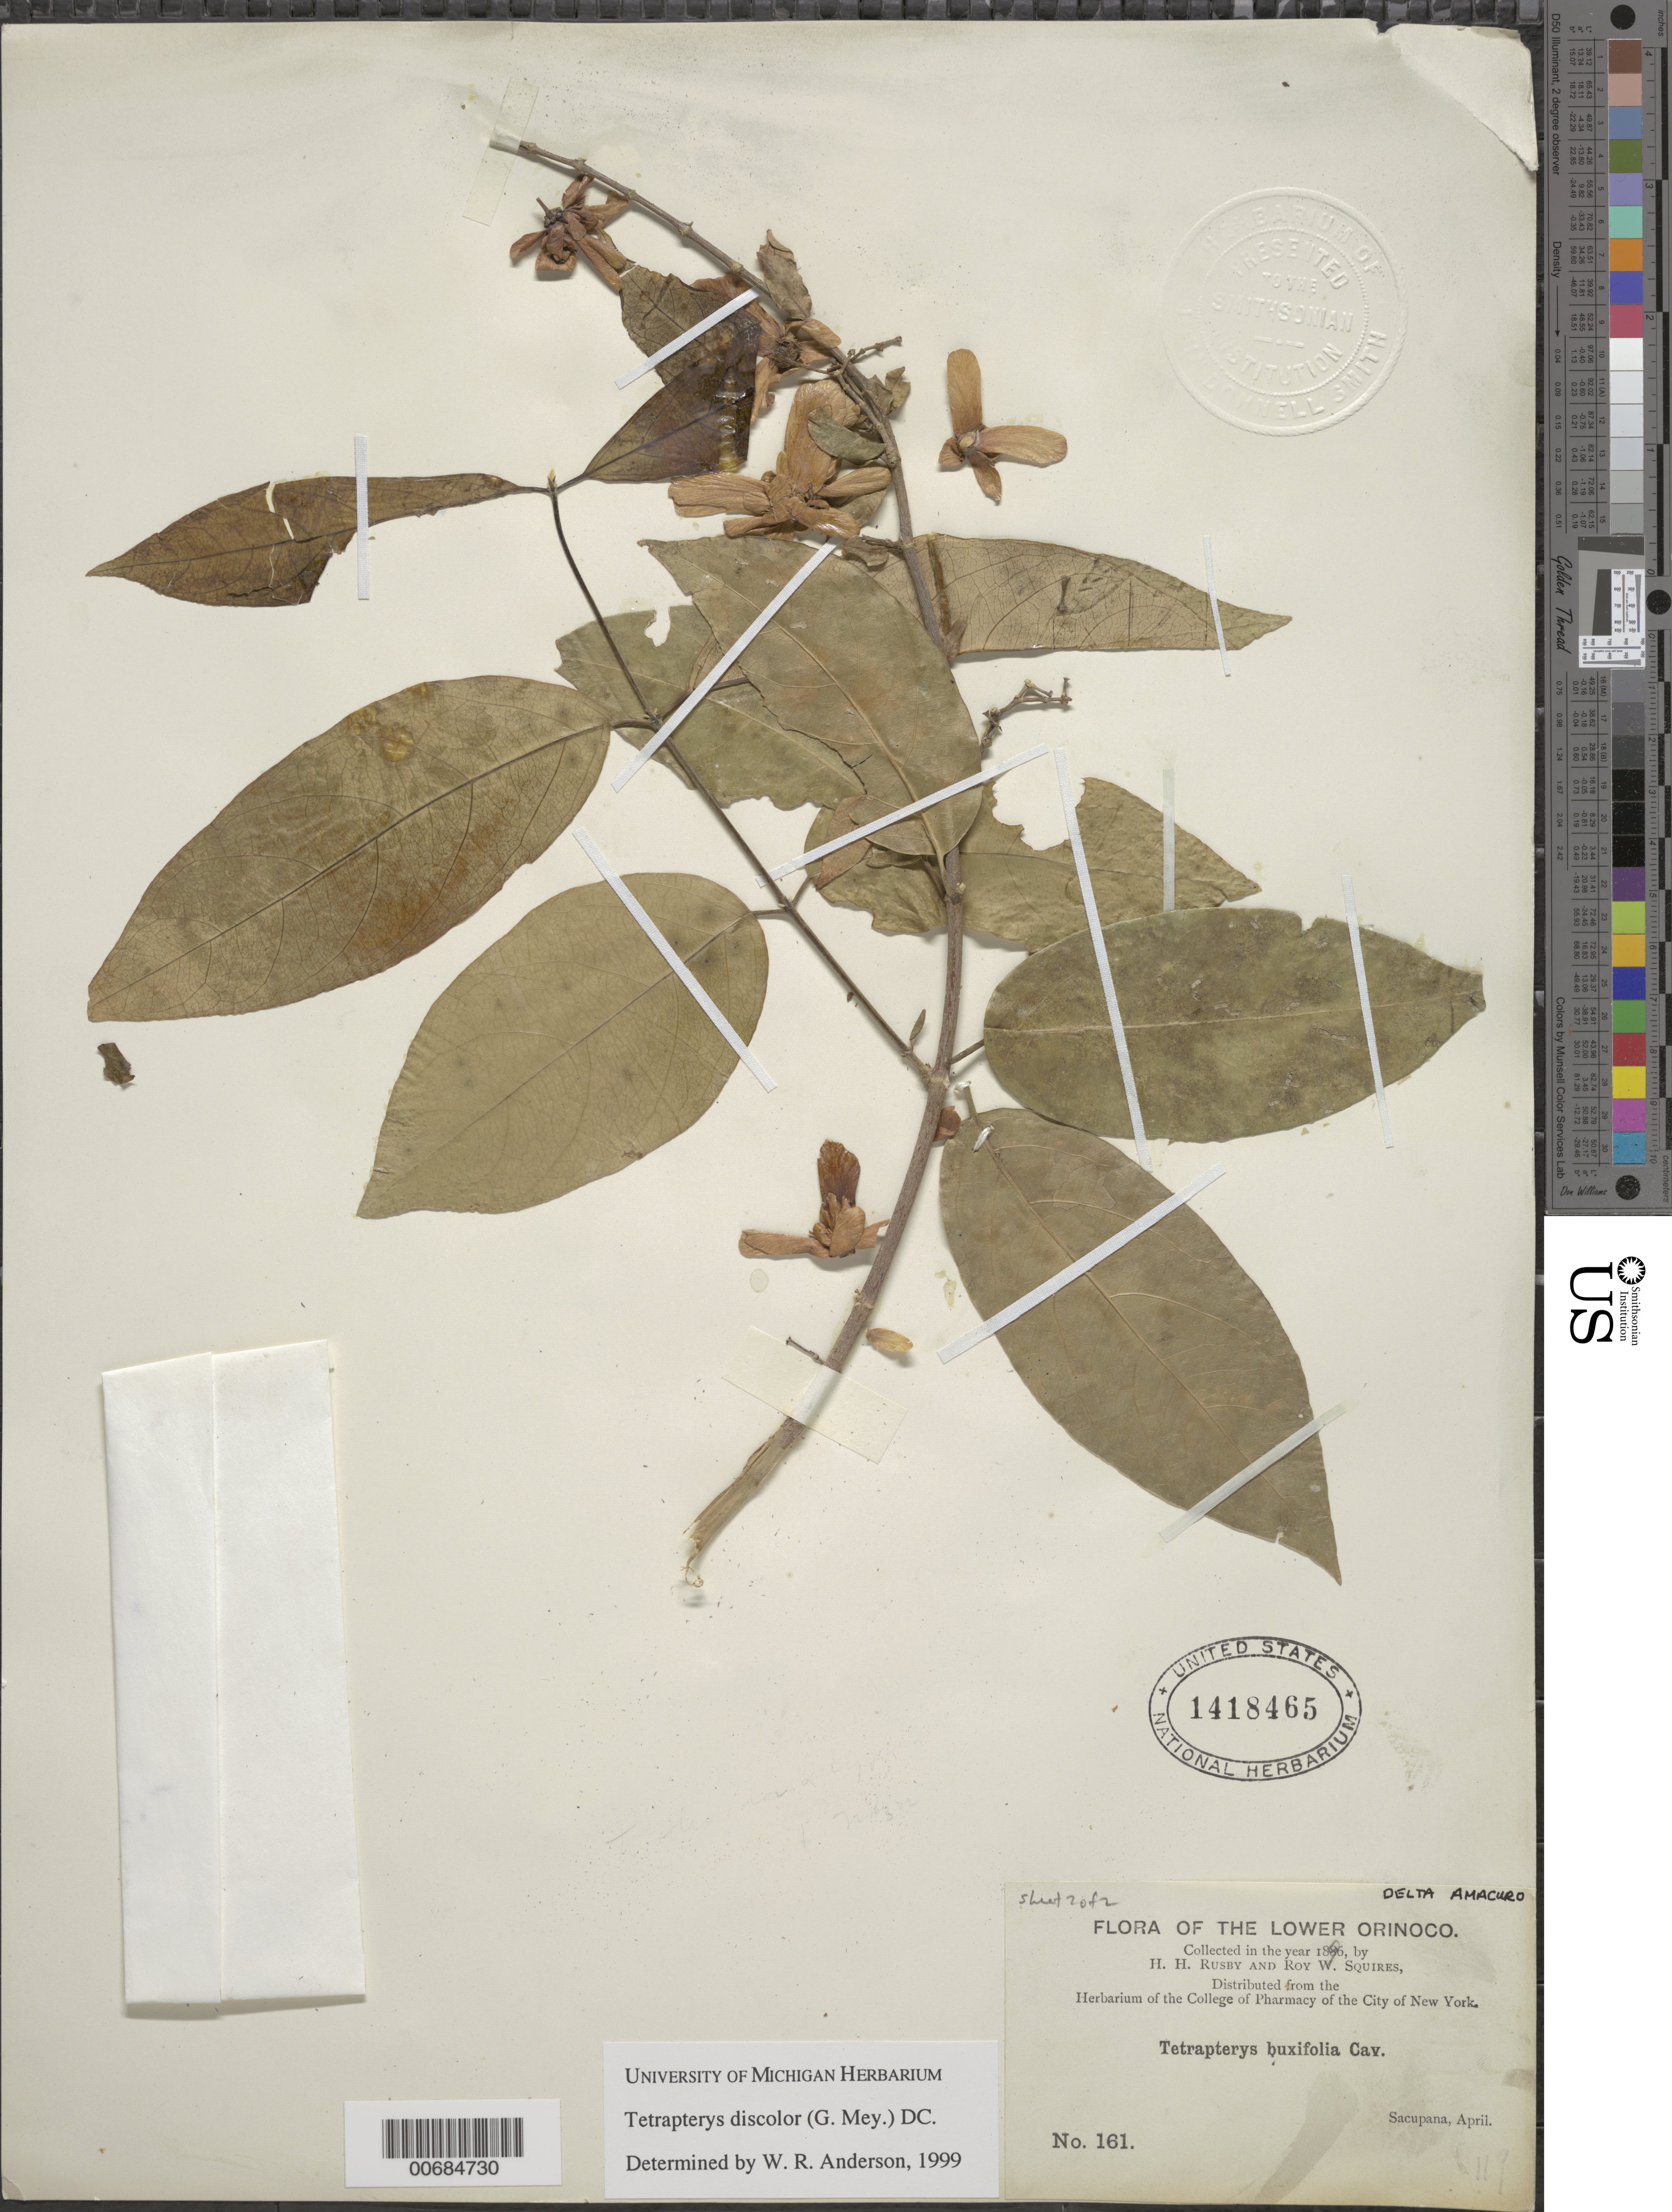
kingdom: Plantae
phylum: Tracheophyta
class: Magnoliopsida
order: Malpighiales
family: Malpighiaceae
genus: Tetrapterys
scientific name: Tetrapterys discolor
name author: (G. Mey.) DC.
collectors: H. H. Rusby & R. Squires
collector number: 161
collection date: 1896-04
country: Venezuela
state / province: Delta Amacuro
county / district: Antonio Díaz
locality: Lower Orinoco, Sacupana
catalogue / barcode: US 1418465